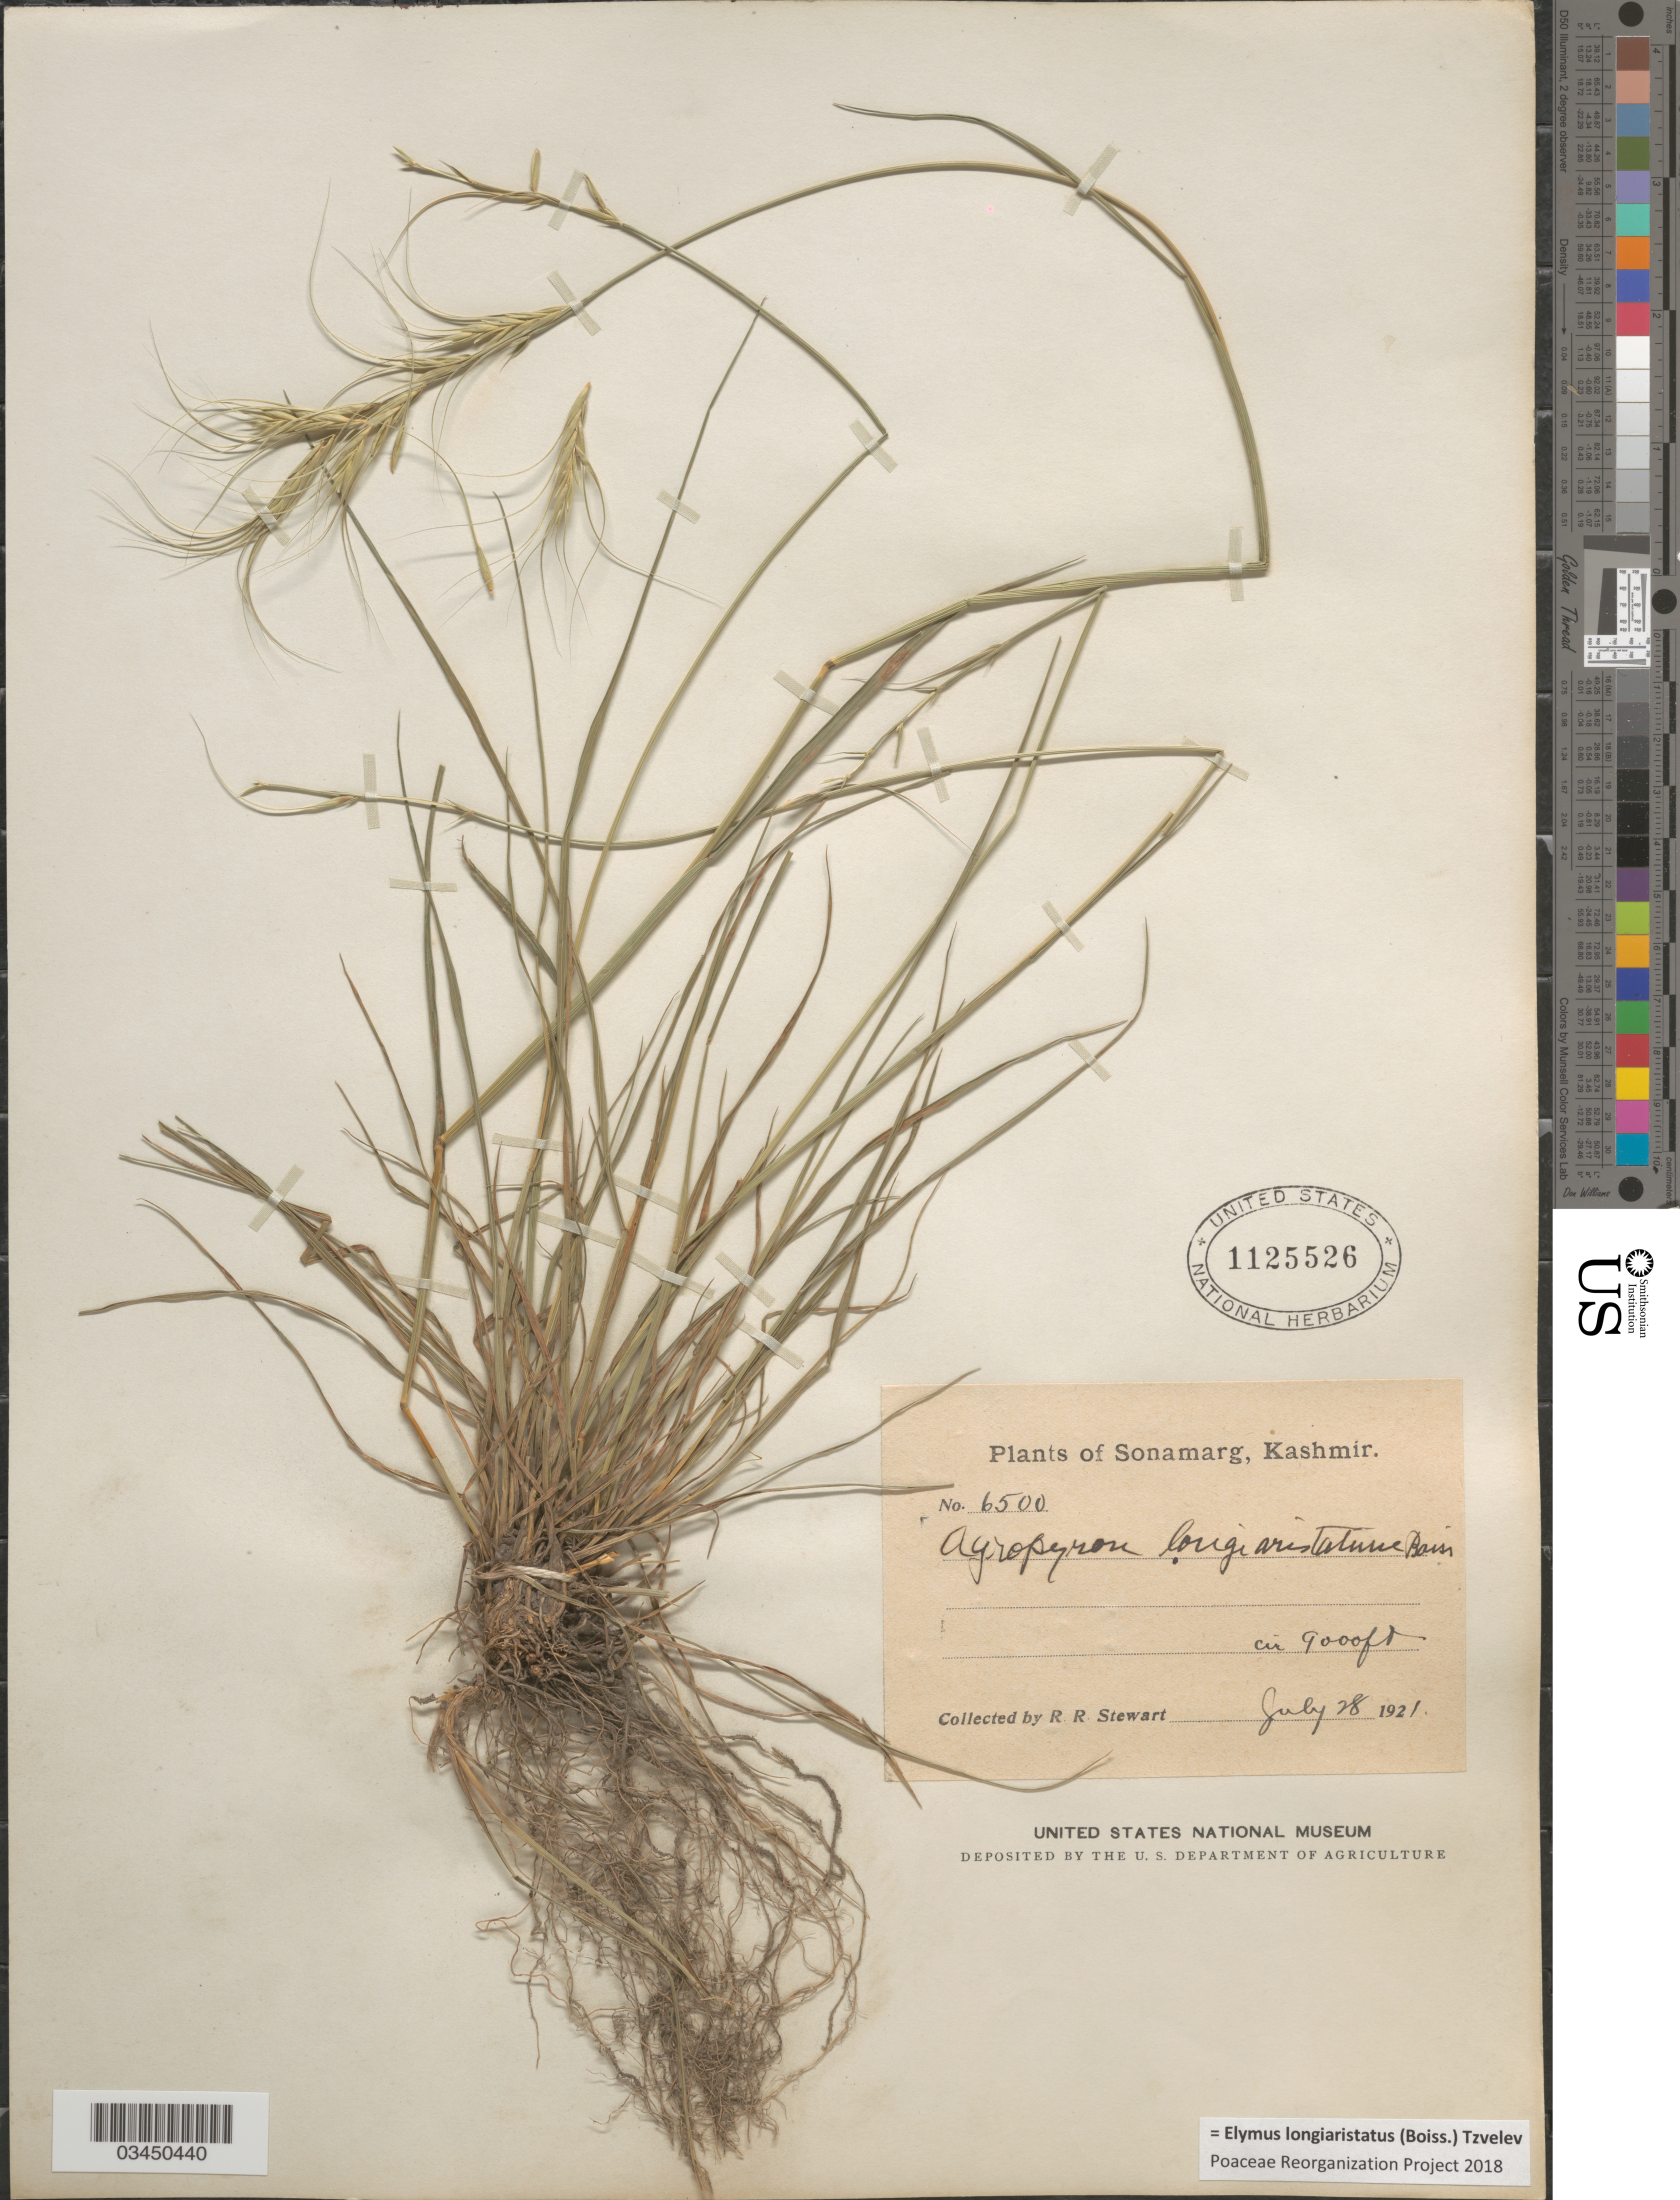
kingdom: Plantae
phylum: Tracheophyta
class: Liliopsida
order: Poales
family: Poaceae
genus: Elymus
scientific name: Elymus longiaristatus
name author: (Boiss.) Tzvelev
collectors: R. Stewart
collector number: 6500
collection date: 1921-07-28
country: India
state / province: Jammu and Kashmir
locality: Sonamarg, Kashmir.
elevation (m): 2743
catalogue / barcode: US 1125526